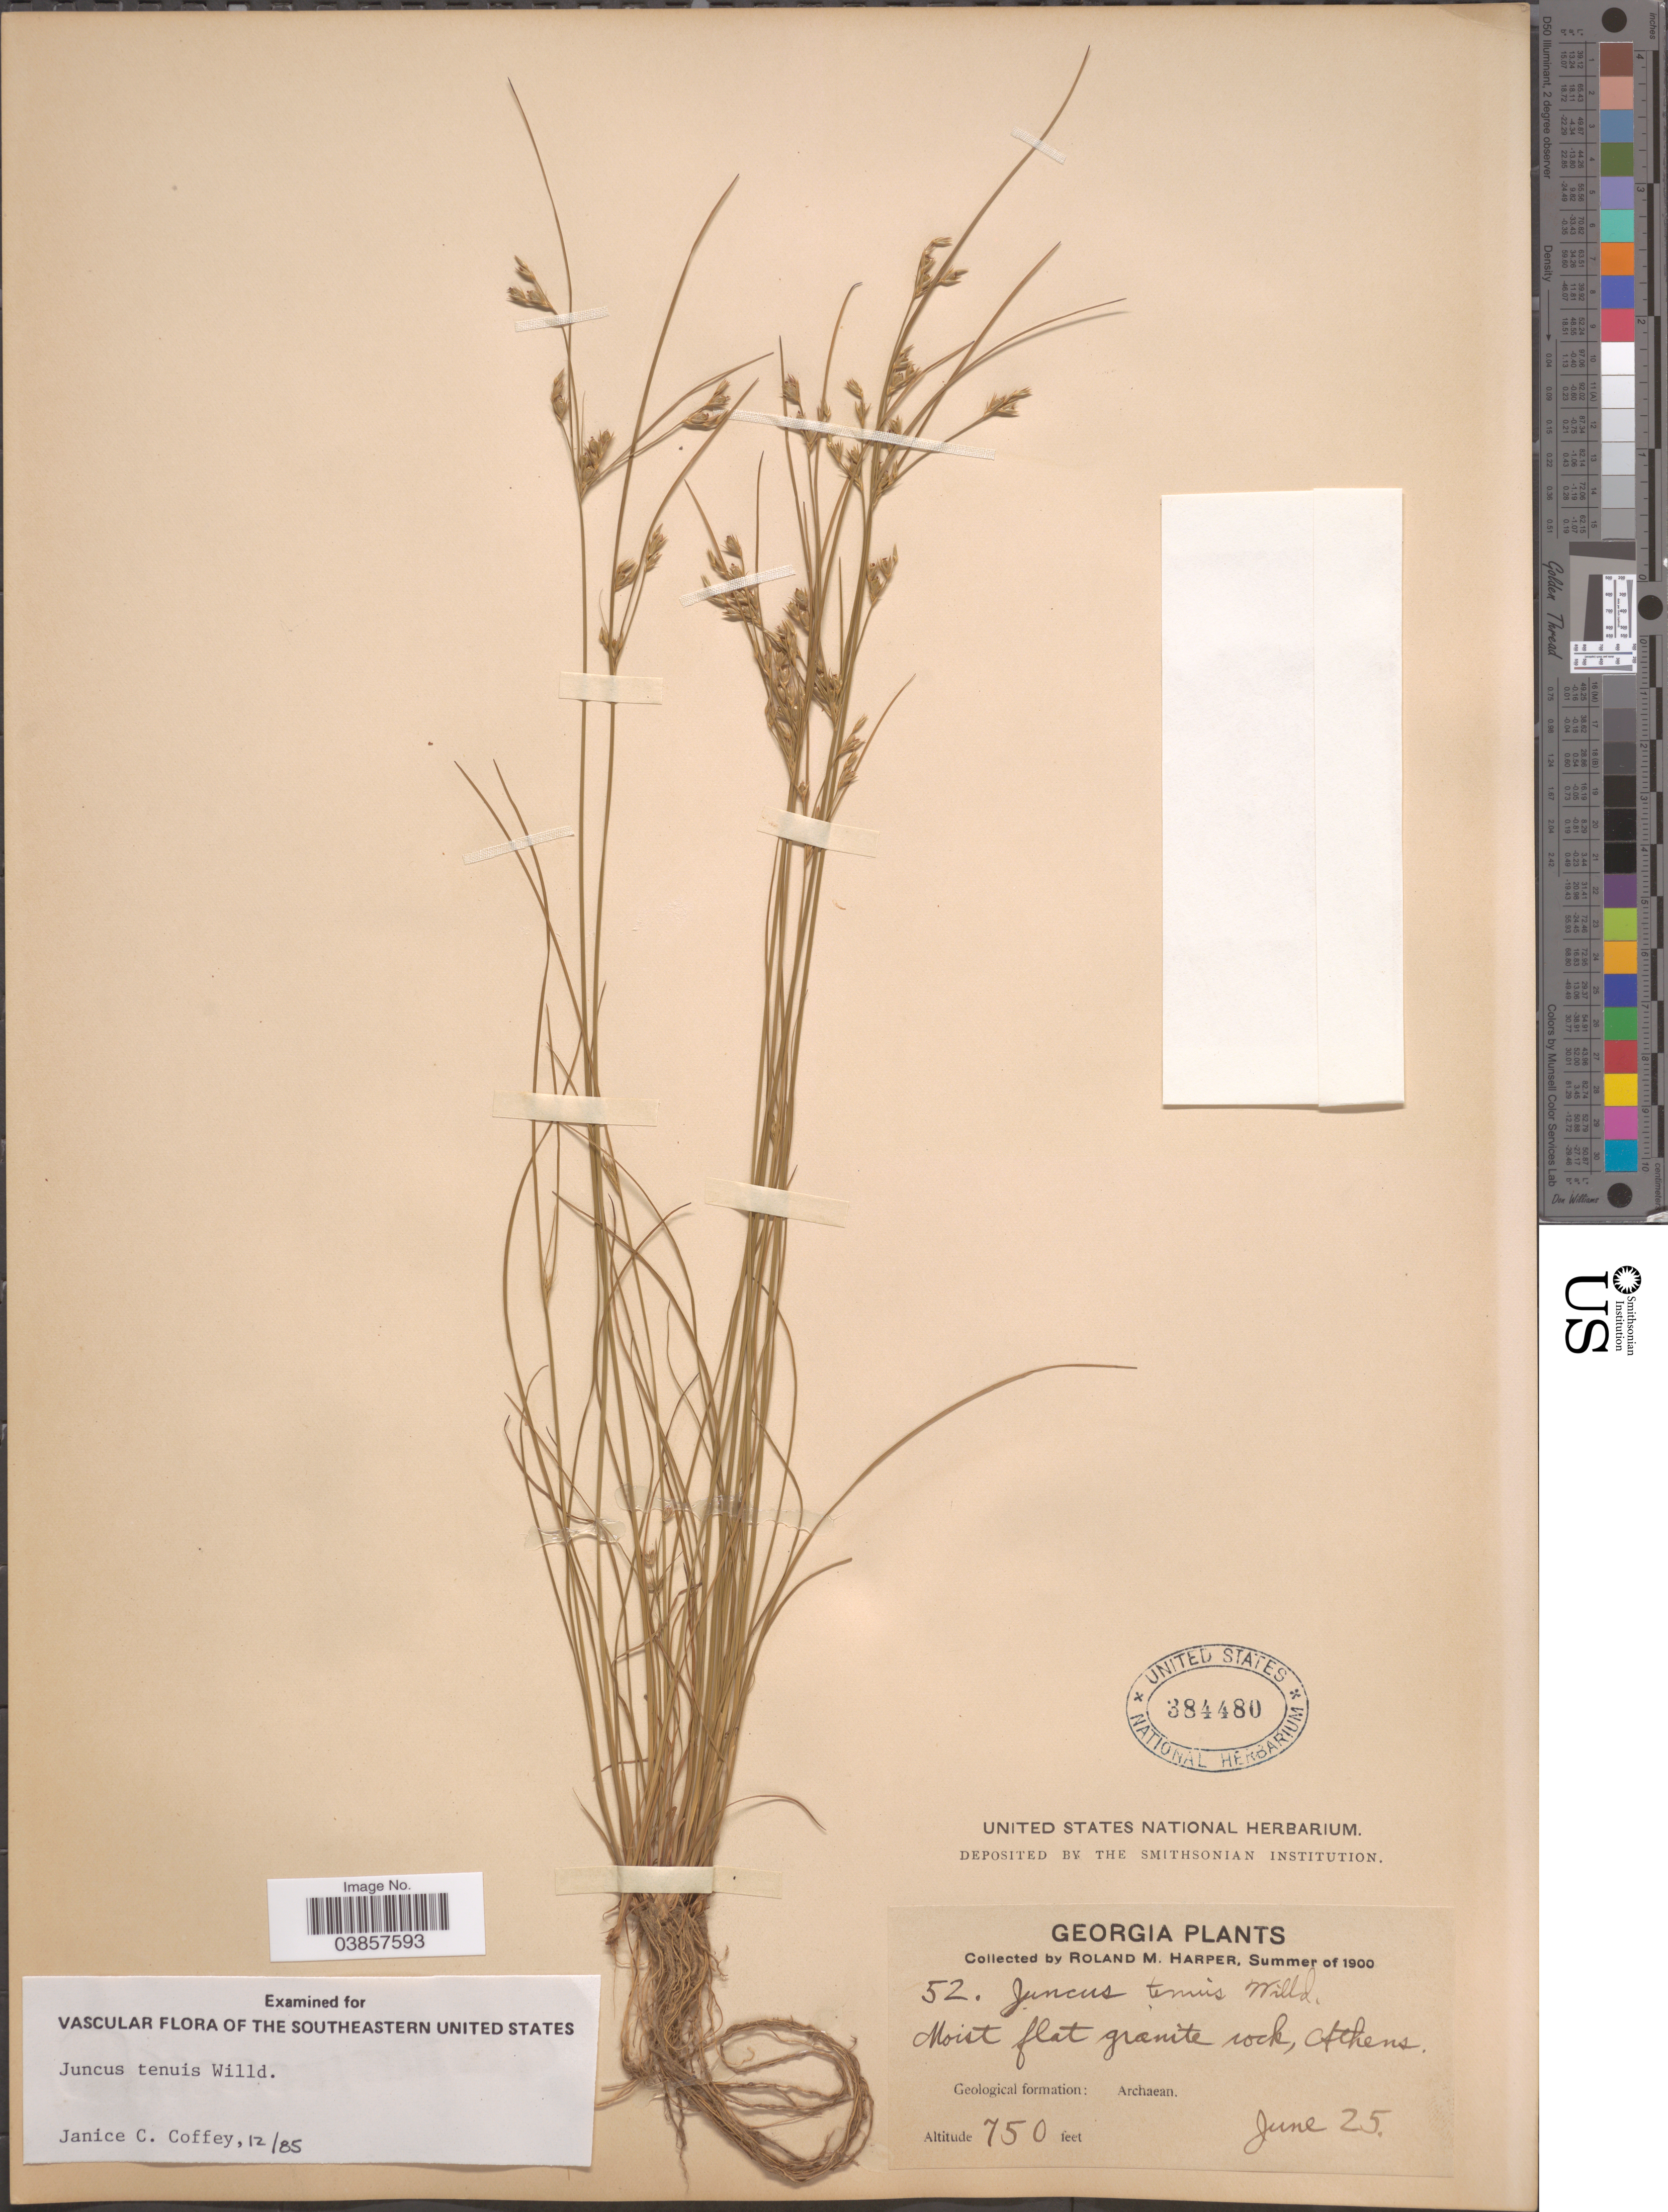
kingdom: Plantae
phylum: Tracheophyta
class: Liliopsida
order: Poales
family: Juncaceae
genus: Juncus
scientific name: Juncus tenuis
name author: Willd.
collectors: R. M. Harper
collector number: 52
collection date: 1900-06-25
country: United States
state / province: Georgia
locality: Athens. Geological formation: Archaean.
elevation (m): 229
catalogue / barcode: US 384480